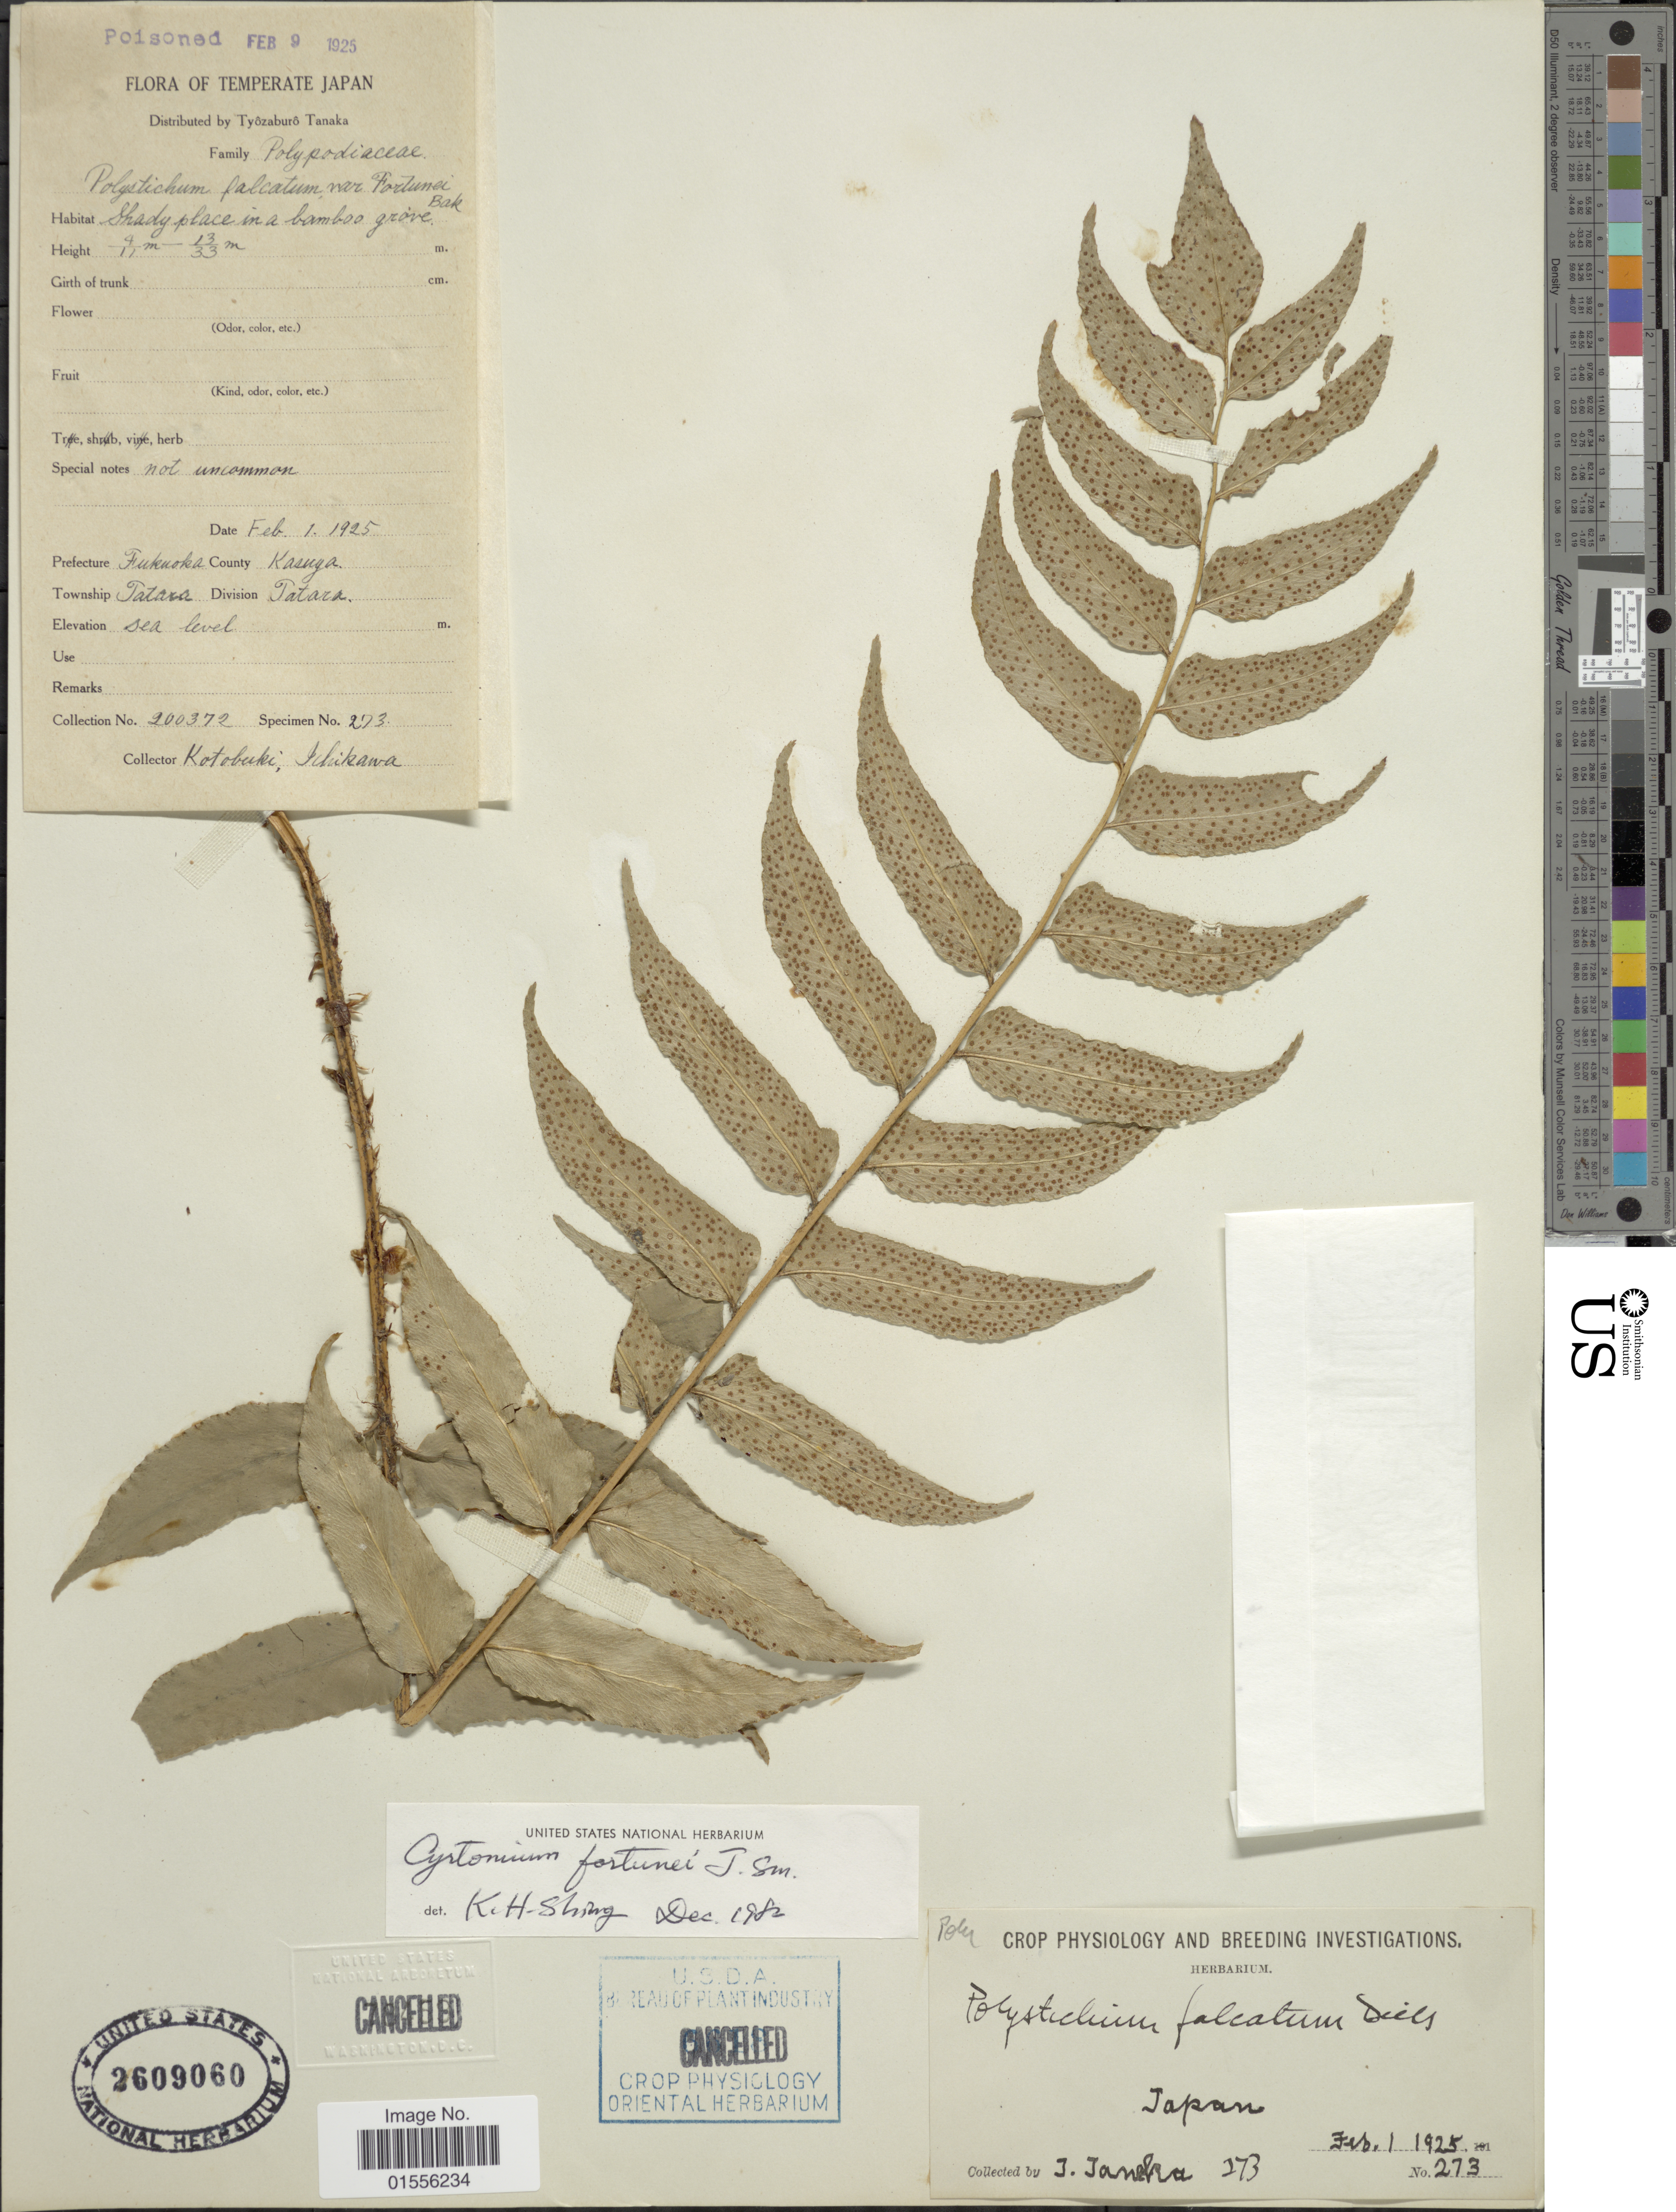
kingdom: Plantae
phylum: Tracheophyta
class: Polypodiopsida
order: Polypodiales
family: Dryopteridaceae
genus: Cyrtomium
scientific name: Cyrtomium fortunei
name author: J. Sm.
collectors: K. Ichikawa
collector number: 200372/273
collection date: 1925-02-01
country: Japan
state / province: Hukuoka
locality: Prefecture Fukuoka, County Kasuya, Township Tatara, Division Tatara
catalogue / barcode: US 2609060